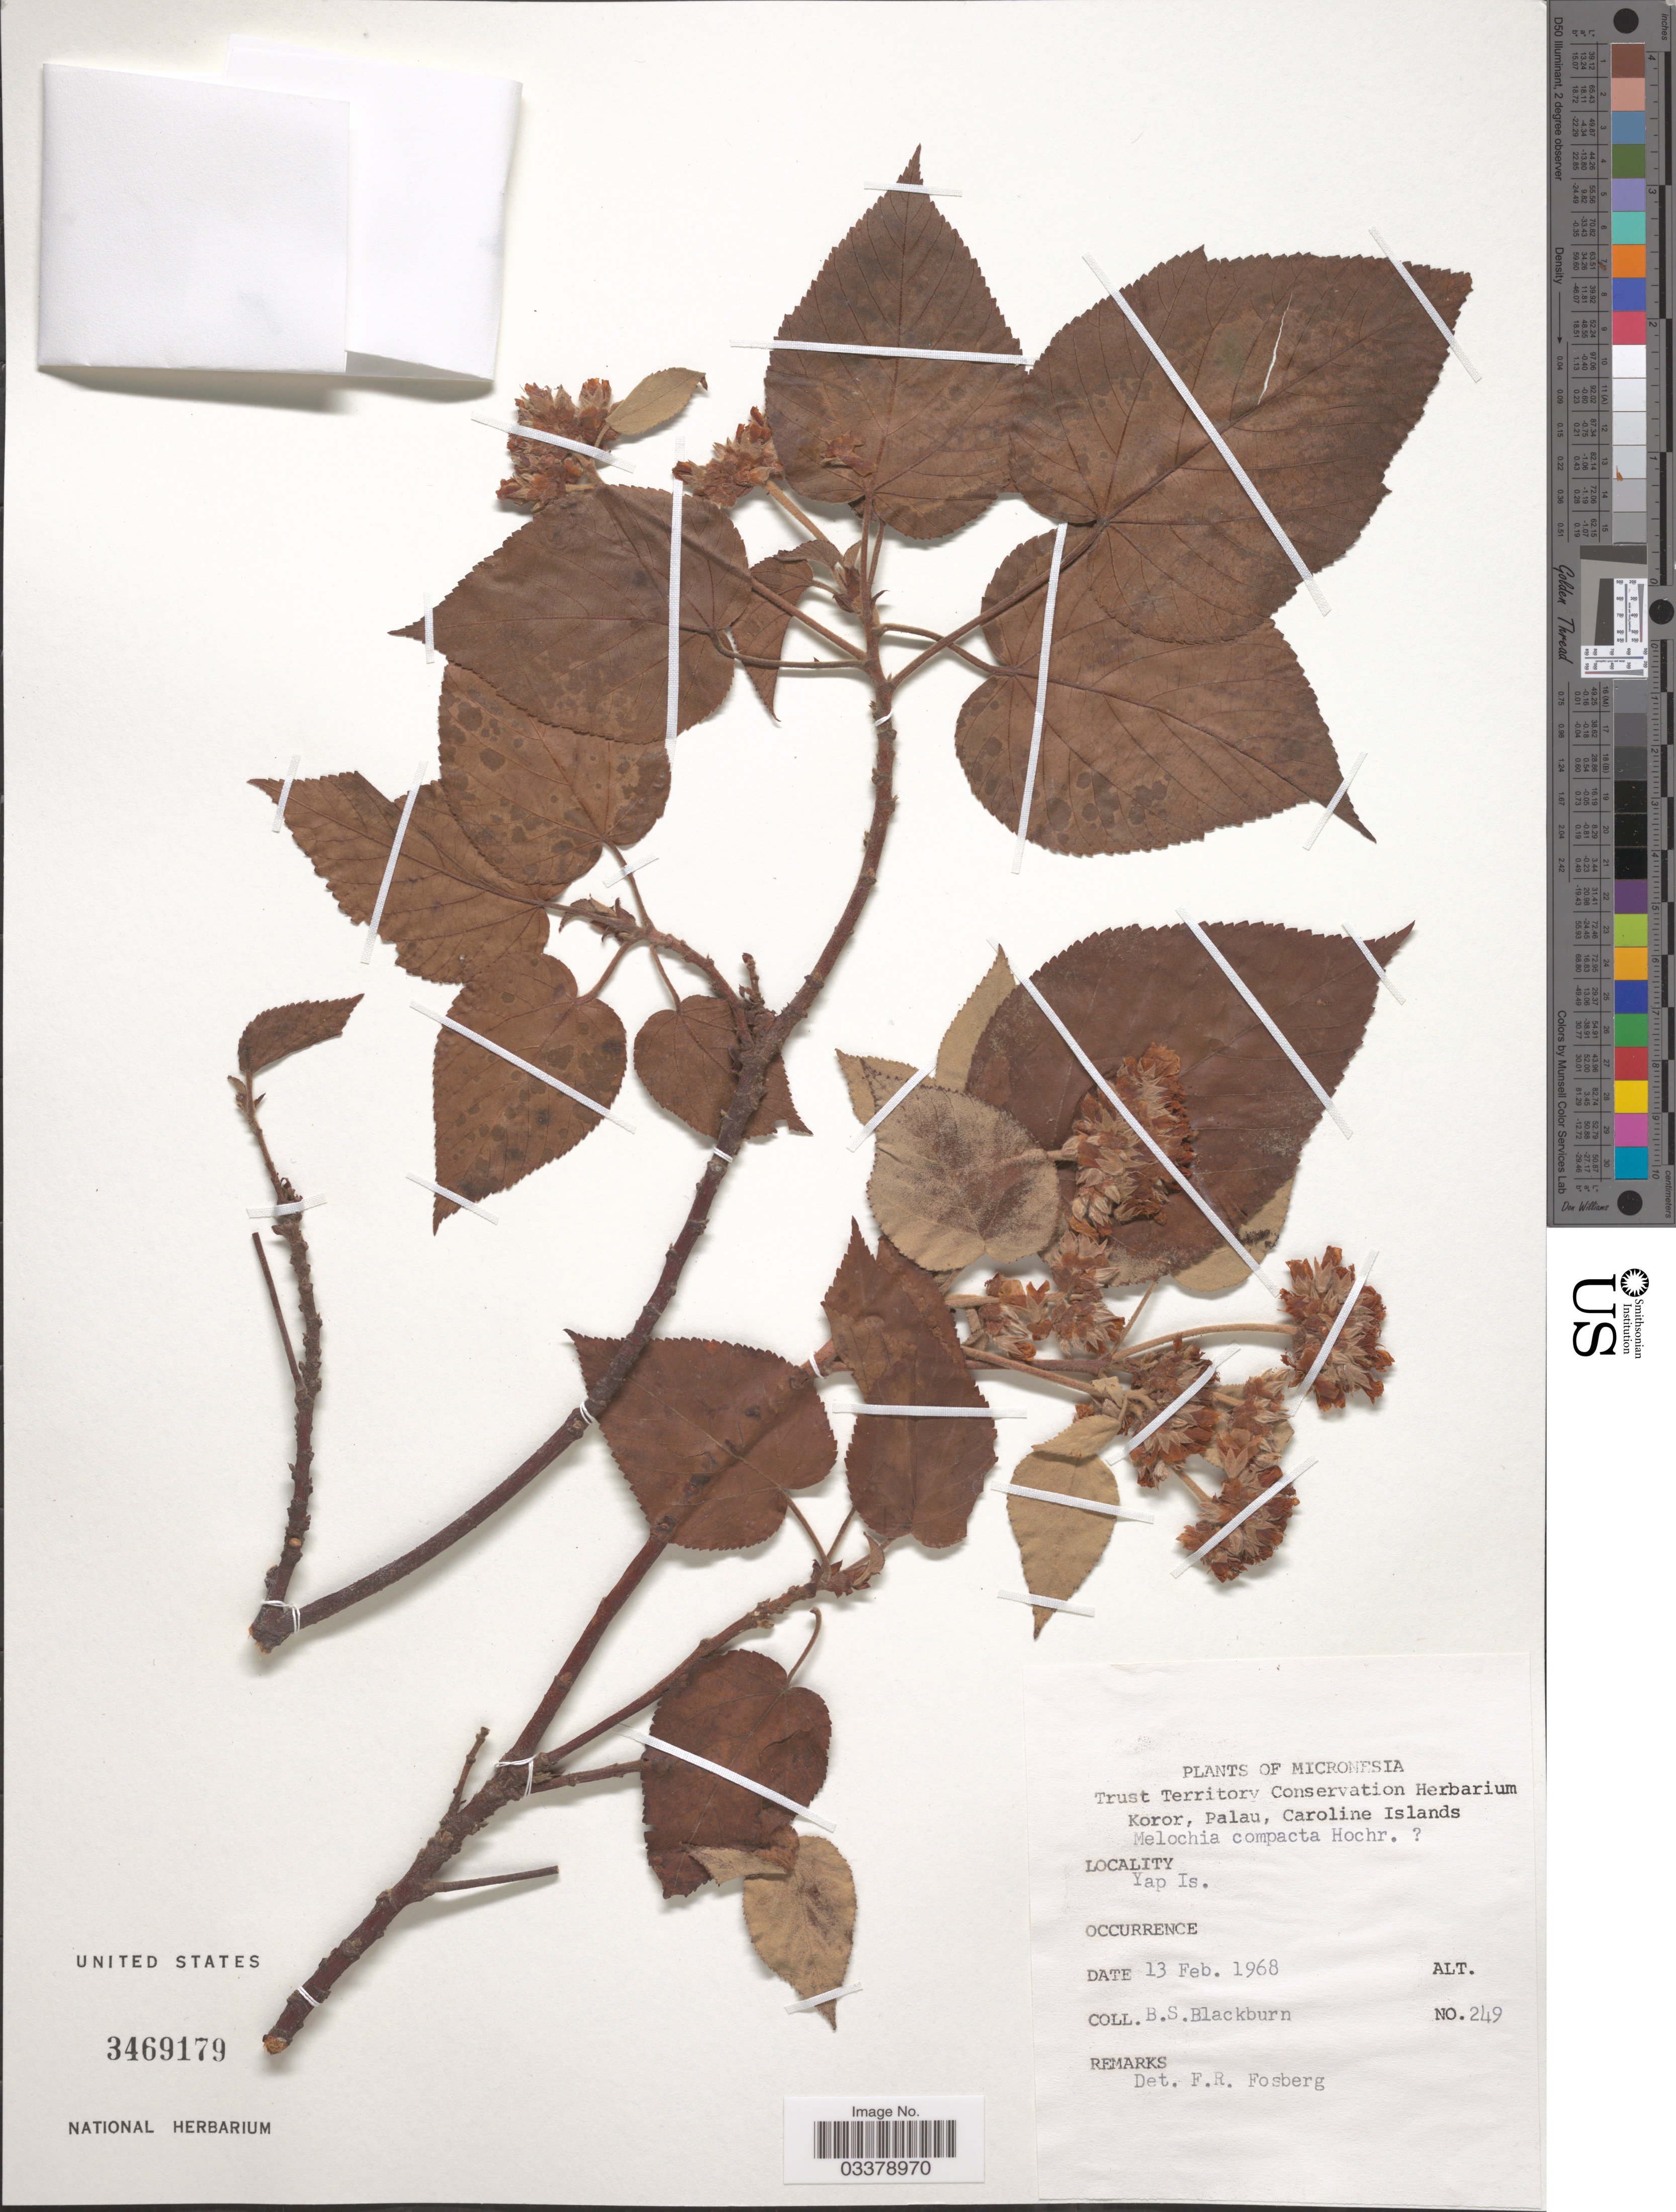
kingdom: Plantae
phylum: Tracheophyta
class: Magnoliopsida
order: Malvales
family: Malvaceae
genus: Melochia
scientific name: Melochia compacta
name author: Hochr.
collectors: B. S. Blackburn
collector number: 249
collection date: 1968-02-13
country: Micronesia, Federated States of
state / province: Yap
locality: Yap Is.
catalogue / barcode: US 3469179